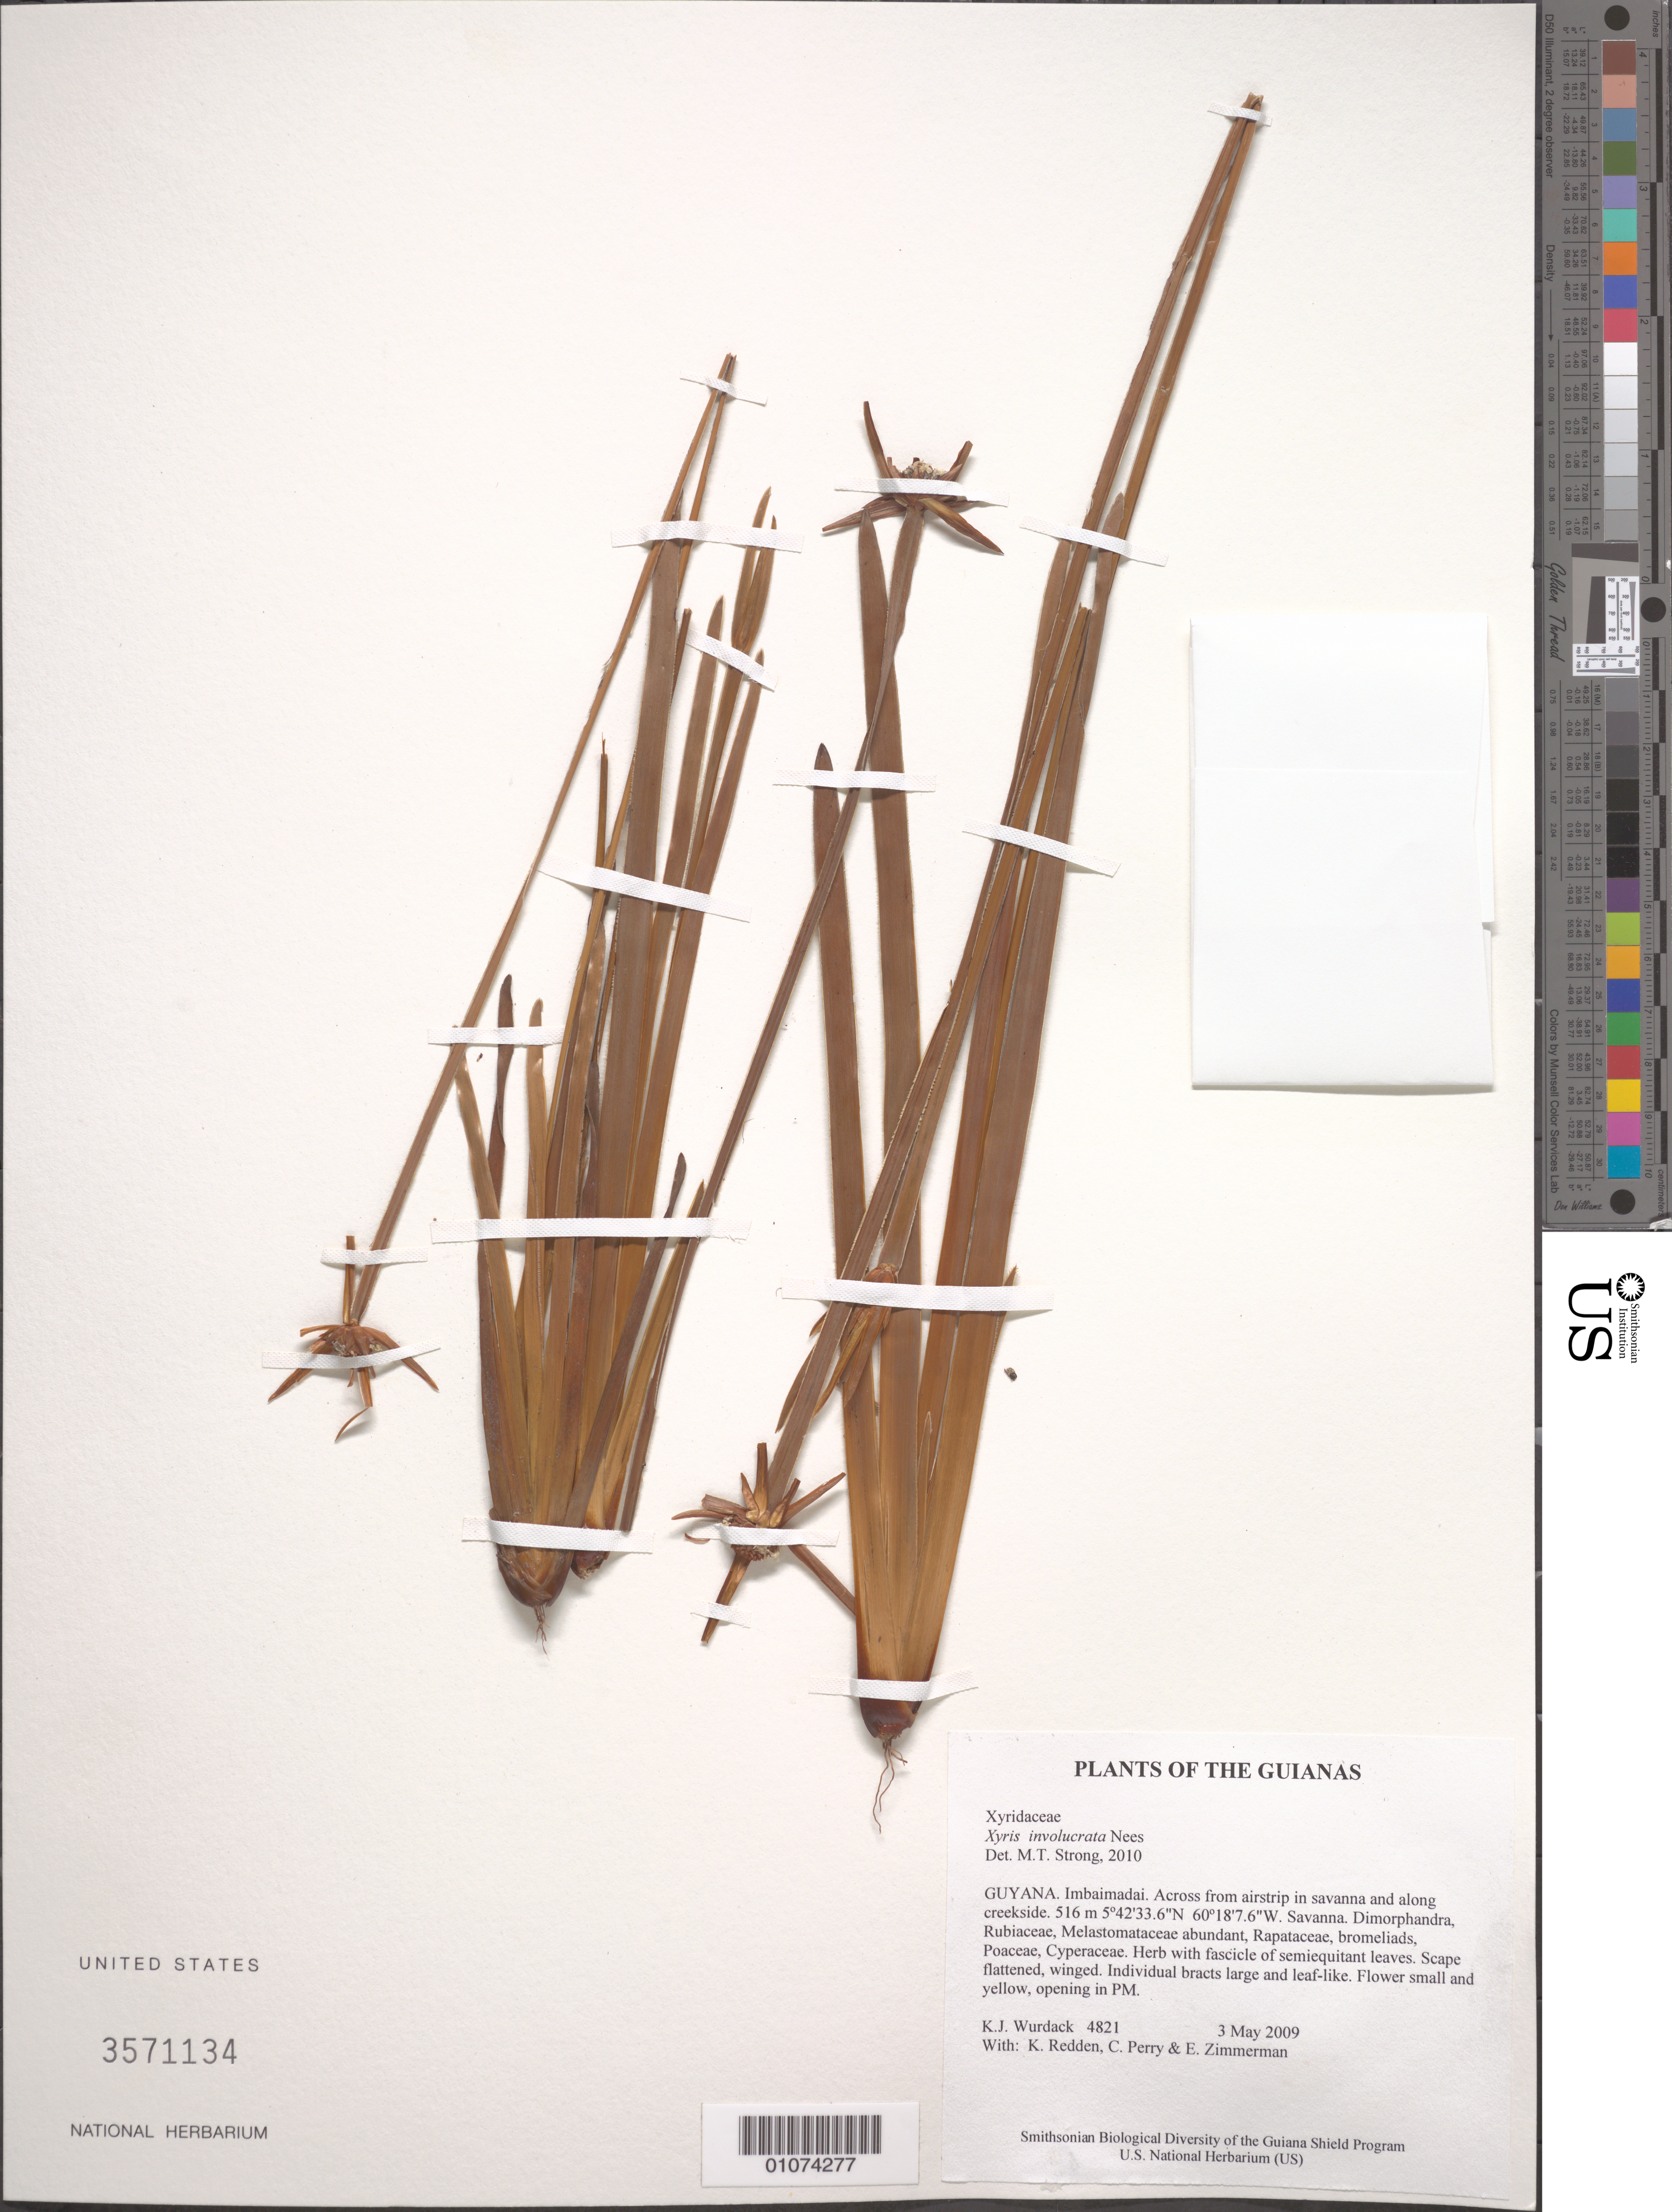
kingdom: Plantae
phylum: Tracheophyta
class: Liliopsida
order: Poales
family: Xyridaceae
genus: Xyris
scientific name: Xyris involucrata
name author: Nees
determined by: Strong, M. T., (US), Smithsonian Institution - National Museum of Natural History (UNITED STATES)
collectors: K. Wurdack, K. M. Redden, C. Perry & E. Zimmerman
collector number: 4821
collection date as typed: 3 May 2009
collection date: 2009-05-03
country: Guyana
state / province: Cuyuni-Mazaruni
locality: Imbaimadai. Across from airstrip in savanna and along creekside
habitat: Savanna. Dimorphandra, Rubiaceae, Melastomataceae abundant, Rapataceae, bromeliads, Poaceae, Cyperaceae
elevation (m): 516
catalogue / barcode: US 3571134